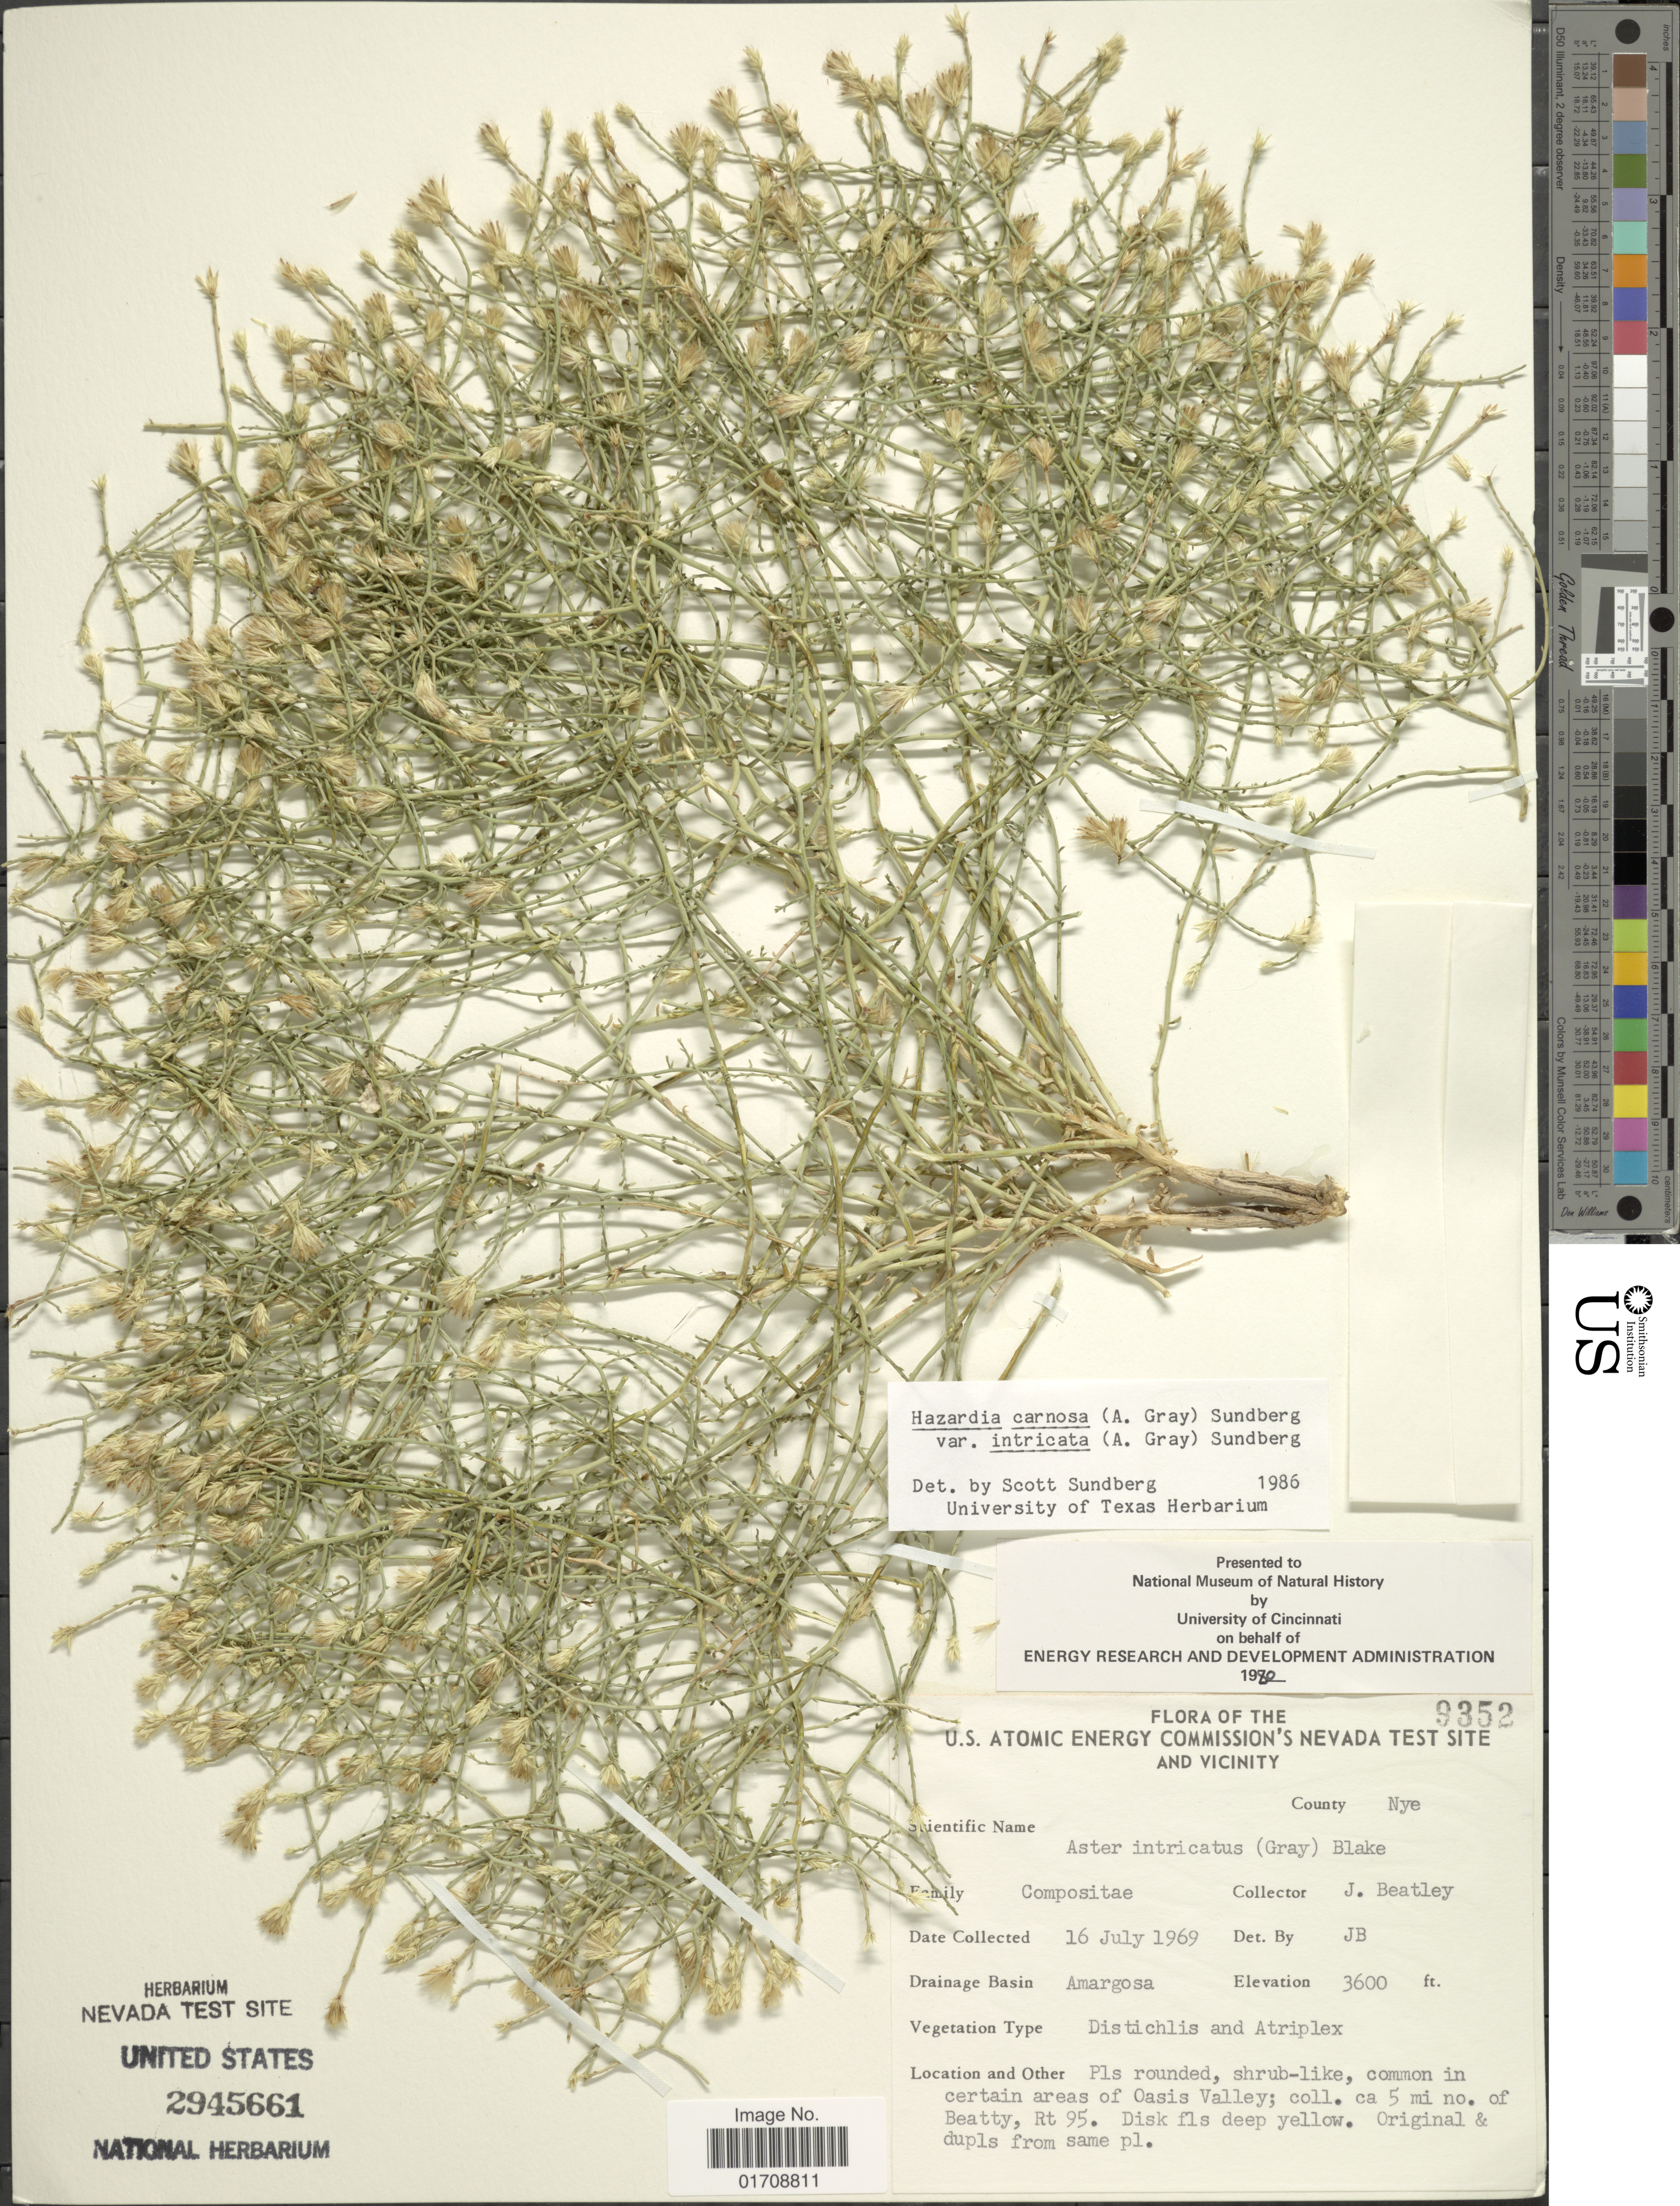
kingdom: Plantae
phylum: Tracheophyta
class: Magnoliopsida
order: Asterales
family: Asteraceae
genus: Machaeranthera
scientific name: Machaeranthera carnosa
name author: (A. Gray) G.L. Nesom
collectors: J. C. Beatley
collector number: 9352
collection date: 1969-07-16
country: United States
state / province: Nevada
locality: U. S. Atomic Energy Commission's Nevada Test Site and Vicinity, County Nye, Drainage Basin Amargosa, areas of Oasis Valley, ca 5 mi no. of Beatty, Rt 95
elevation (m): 1097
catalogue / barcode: US 2945661